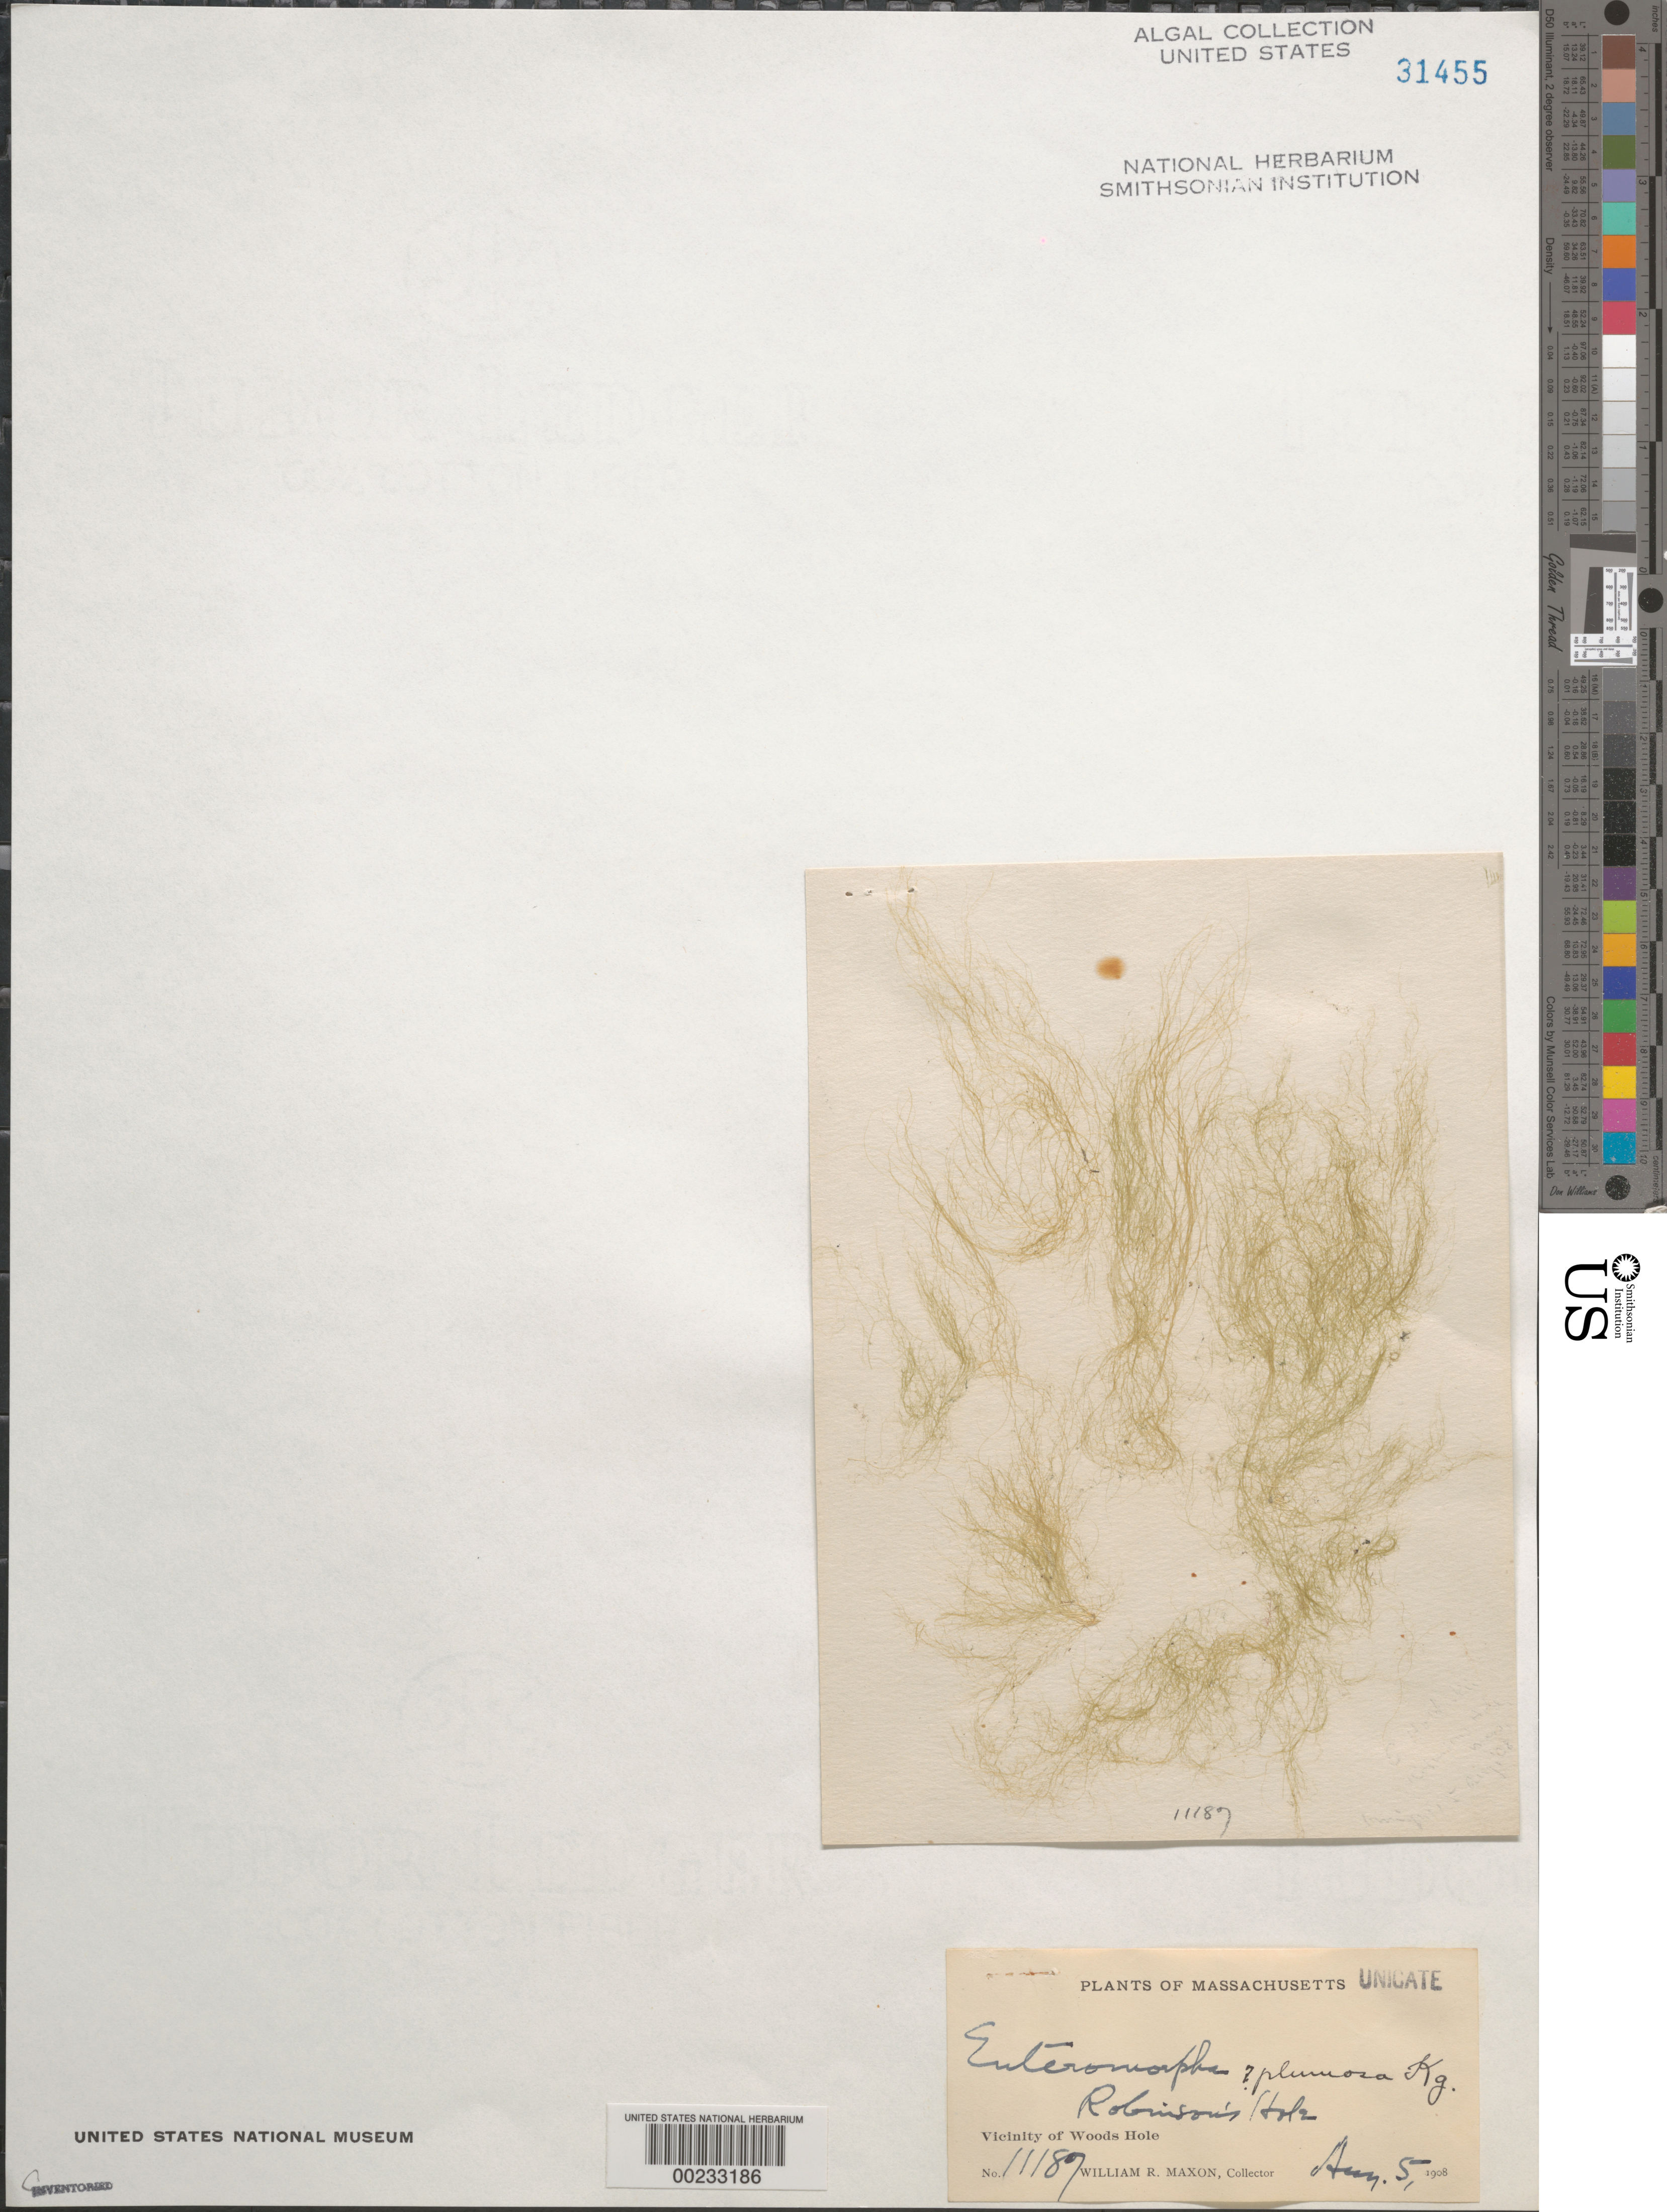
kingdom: Plantae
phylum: Chlorophyta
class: Ulvophyceae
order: Ulvales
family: Ulvaceae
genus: Ulva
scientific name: Ulva paradoxa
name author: C. Agardh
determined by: Algae name updating Project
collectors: W. R. Maxon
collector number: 11187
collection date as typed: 05 Aug 1908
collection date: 1908-08-05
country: United States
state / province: Massachusetts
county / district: Dukes County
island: Elizabeth Islands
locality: Robinson's Hole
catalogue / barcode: US 31455